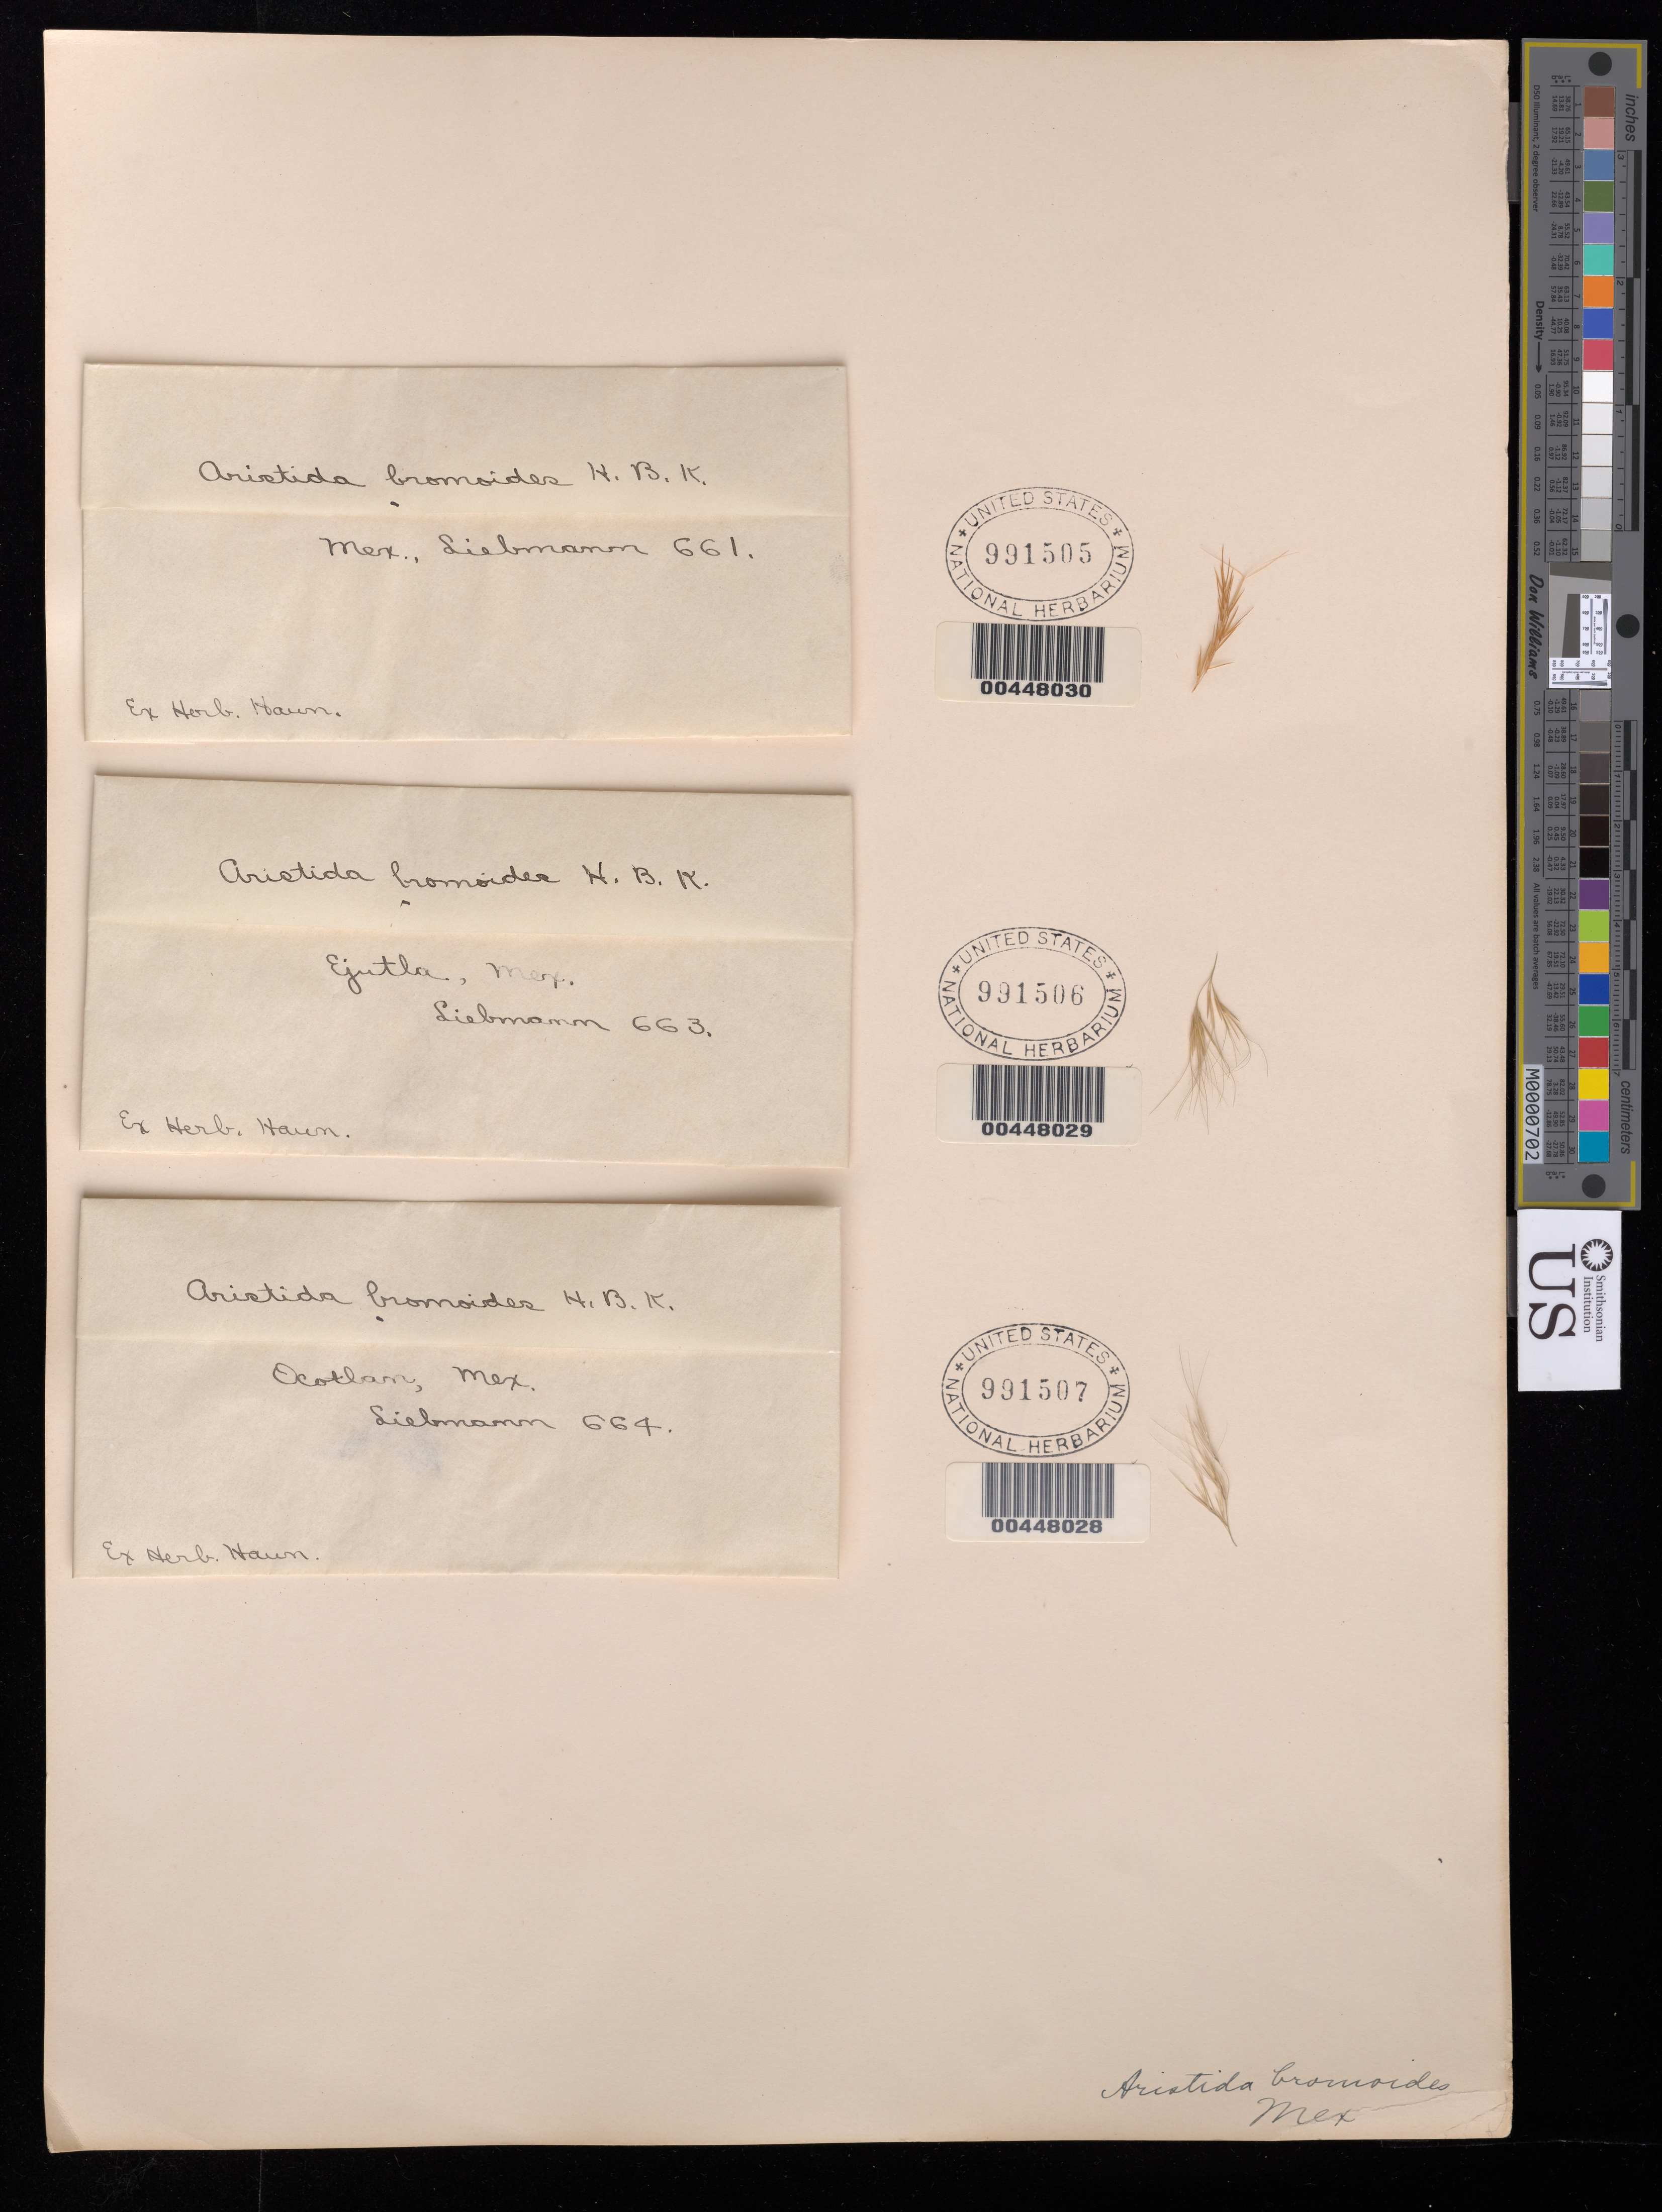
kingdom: Plantae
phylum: Tracheophyta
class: Liliopsida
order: Poales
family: Poaceae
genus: Aristida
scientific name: Aristida adscensionis var. modesta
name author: Hack. in Stuck.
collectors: F. M. Liebmann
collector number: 664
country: Mexico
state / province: Jalisco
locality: Ocotlan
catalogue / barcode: US 991507